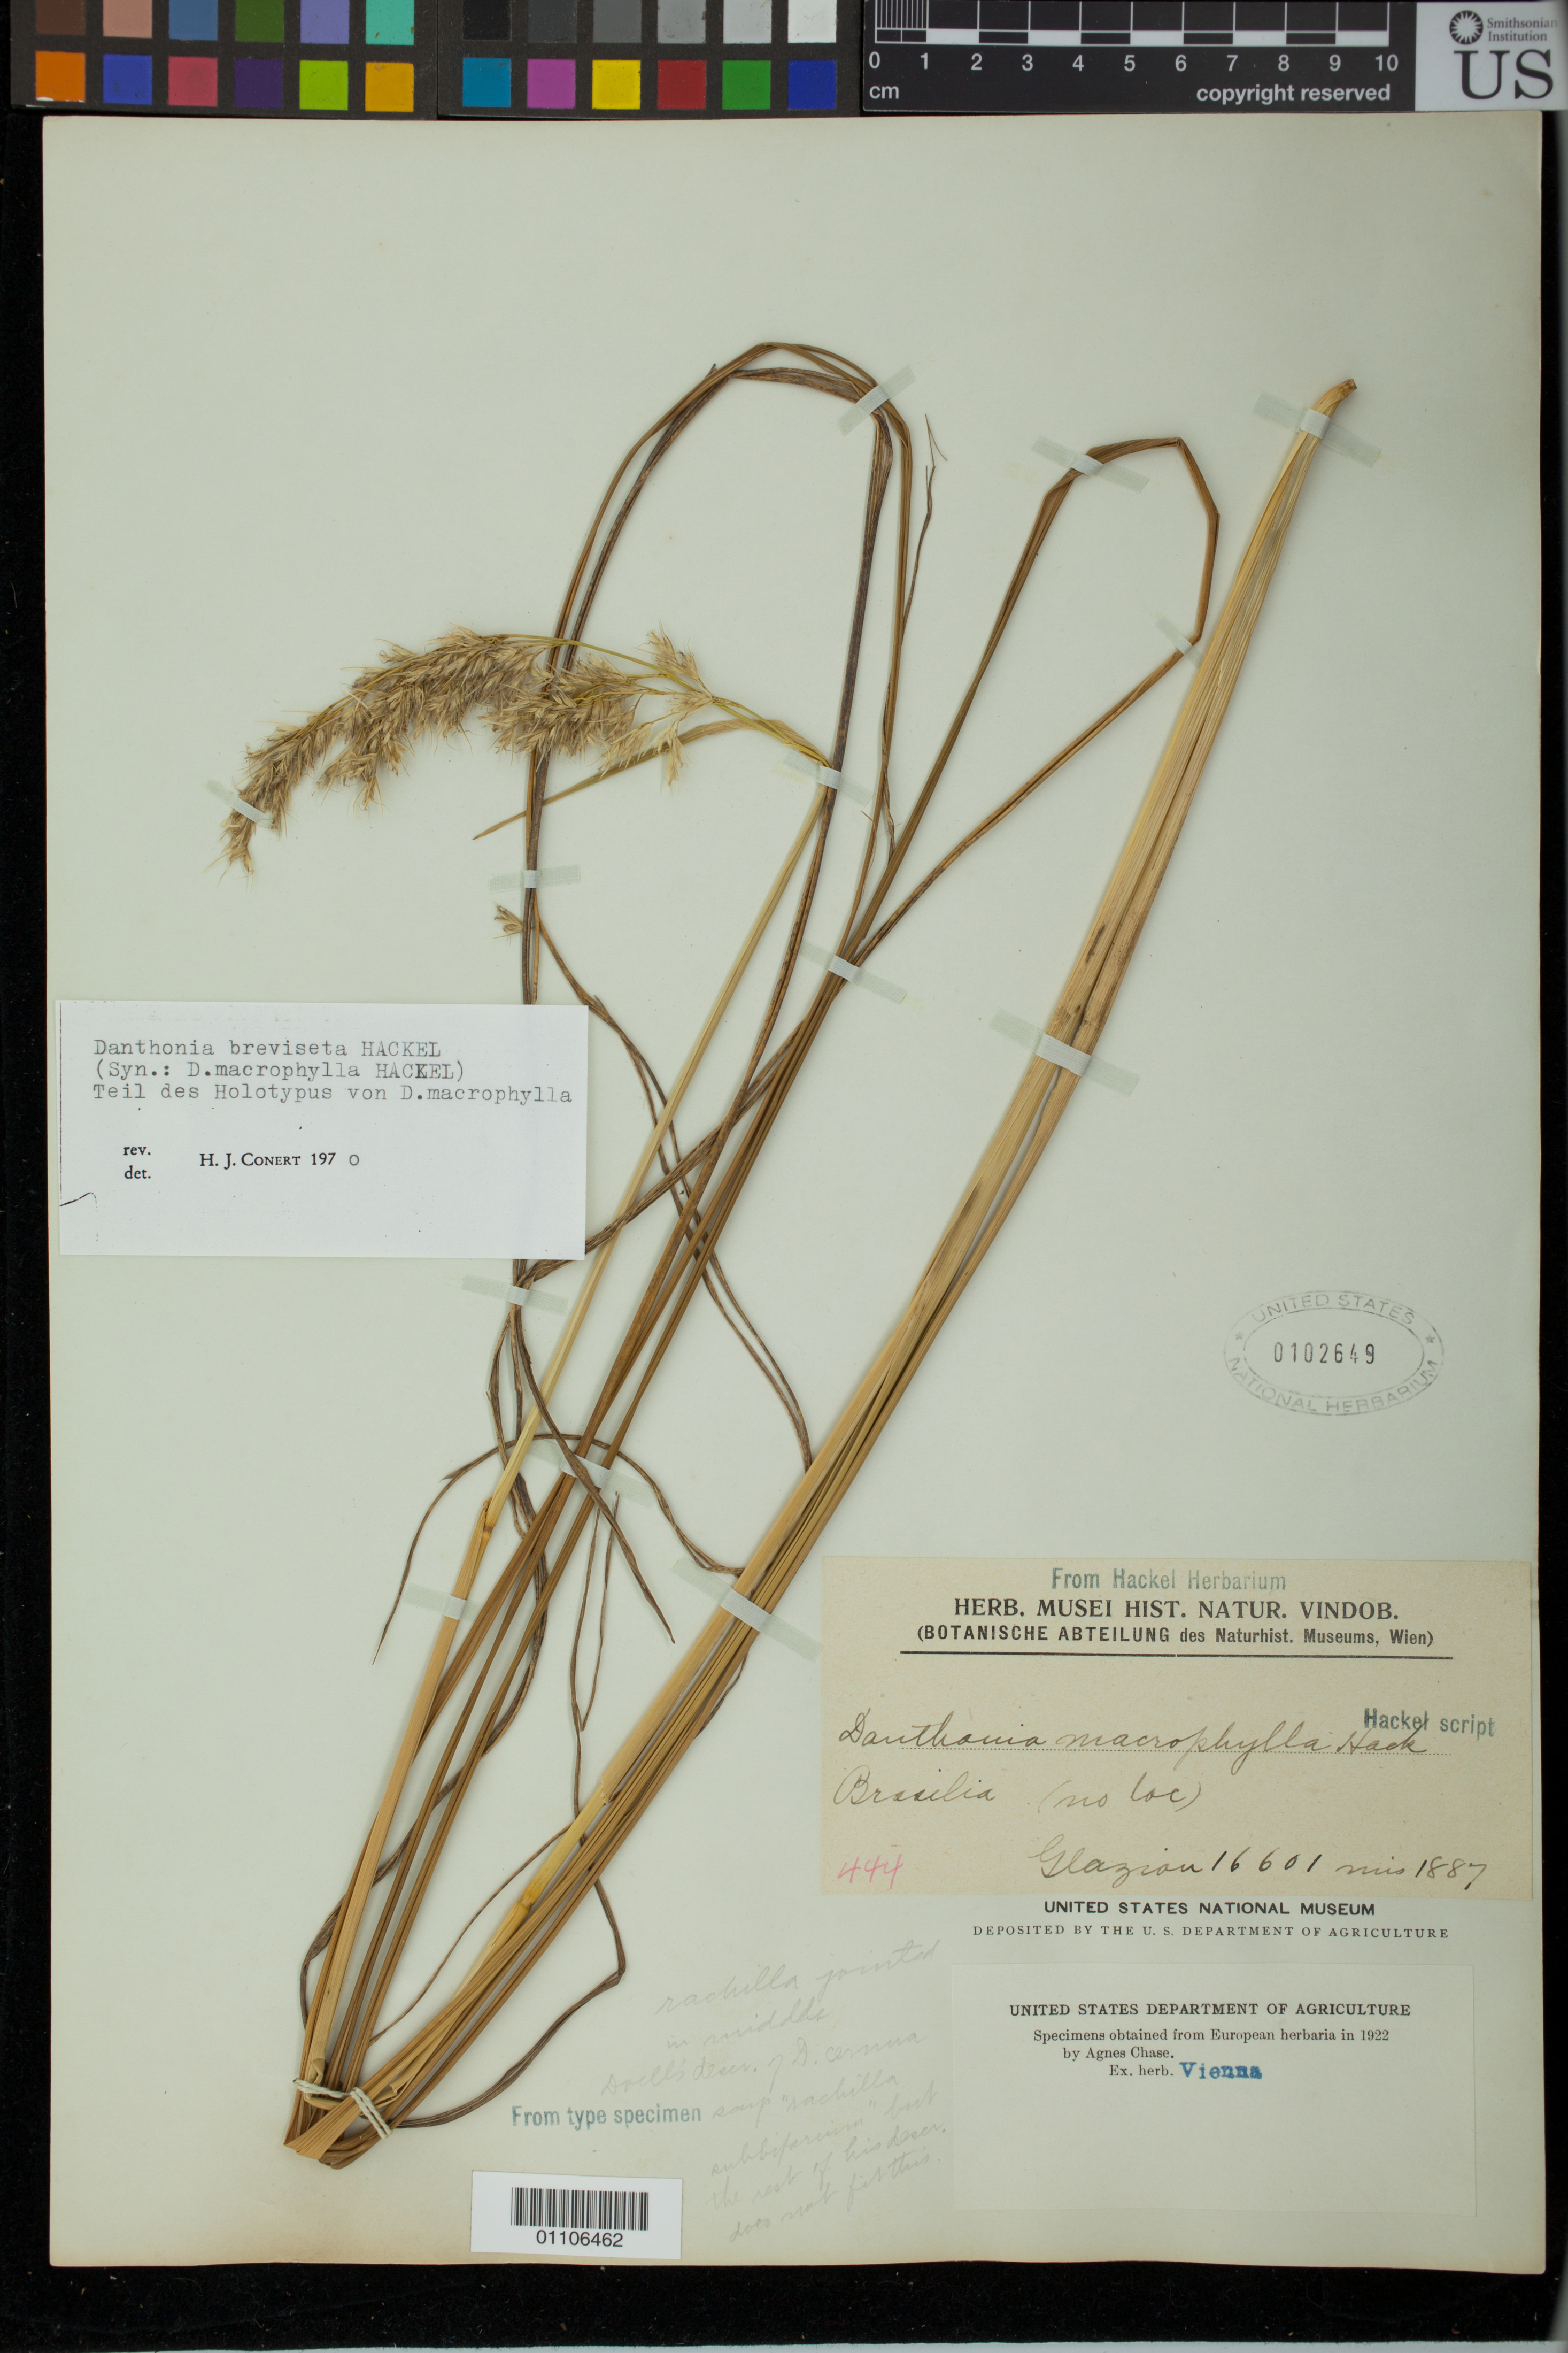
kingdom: Plantae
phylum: Tracheophyta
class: Liliopsida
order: Poales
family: Poaceae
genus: Danthonia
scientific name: Danthonia macrophylla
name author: Hack.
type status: Isotype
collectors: A. F. M. Glaziou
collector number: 16601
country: Brazil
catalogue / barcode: US 102649